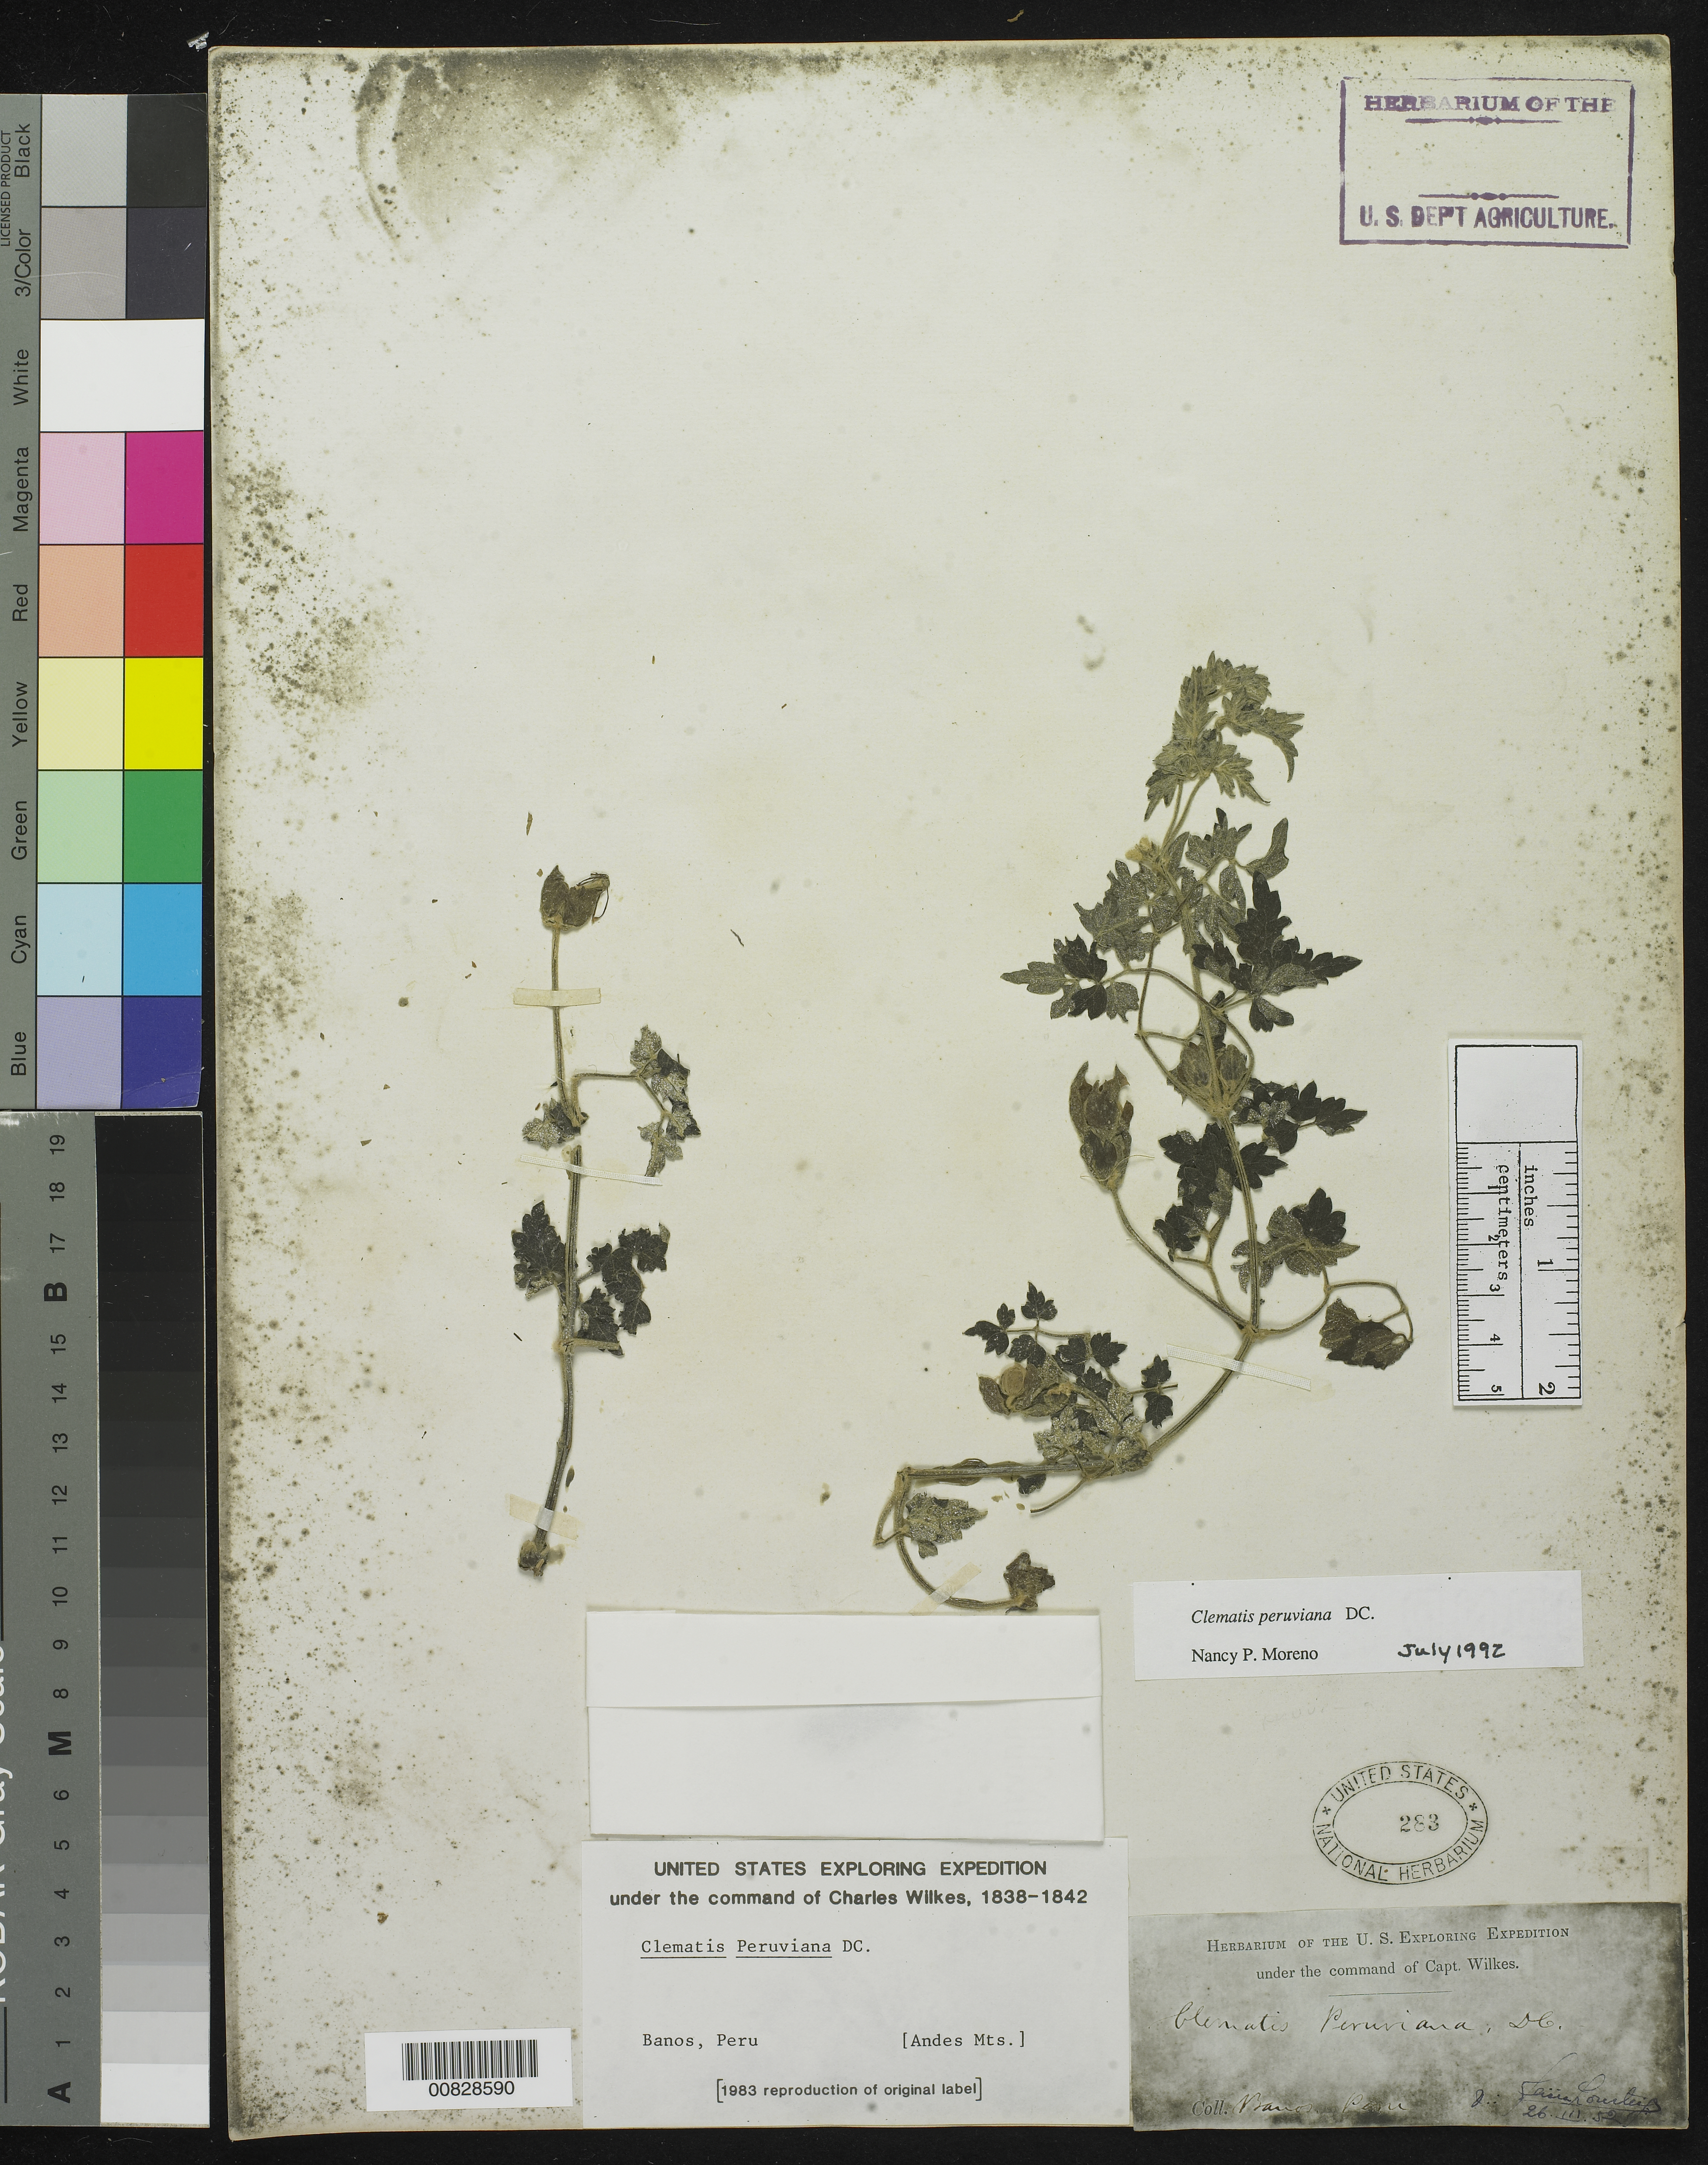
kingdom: Plantae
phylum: Tracheophyta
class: Magnoliopsida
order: Ranunculales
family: Ranunculaceae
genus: Clematis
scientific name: Clematis peruviana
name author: DC.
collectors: Wilkes Explor. Exped.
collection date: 1838/1842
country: Peru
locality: Banos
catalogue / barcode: US 283